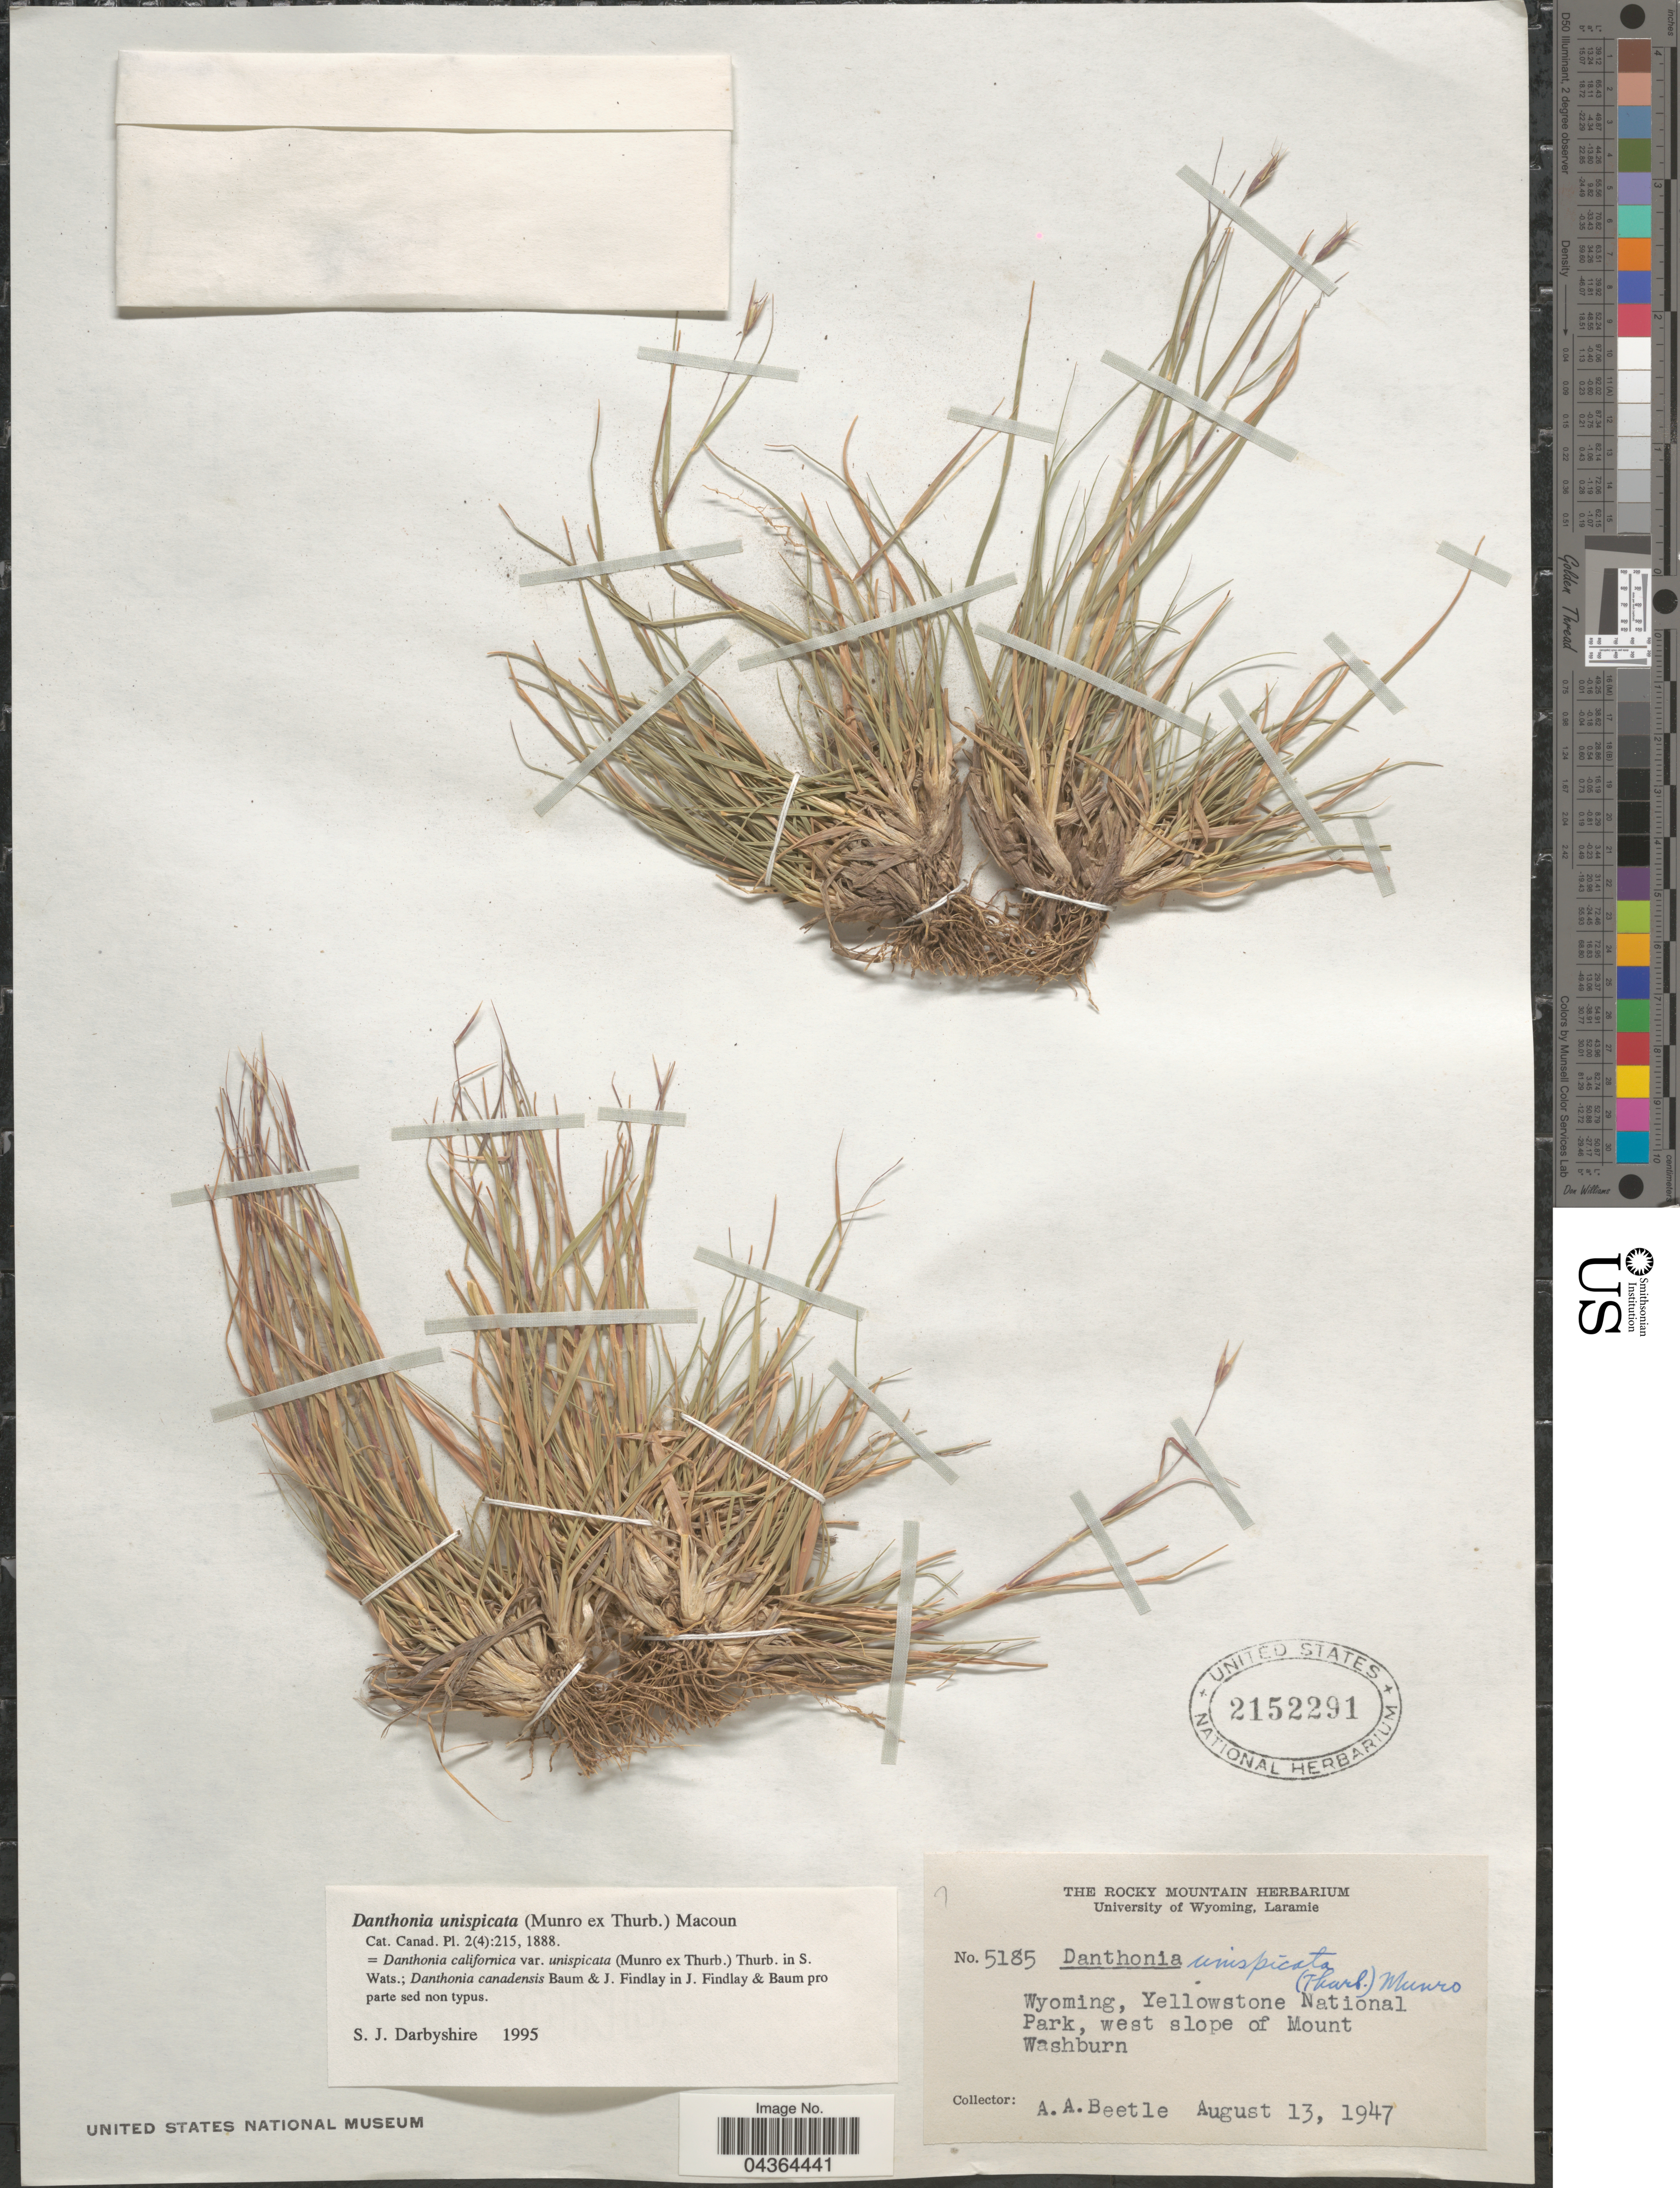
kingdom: Plantae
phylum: Tracheophyta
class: Liliopsida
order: Poales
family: Poaceae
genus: Danthonia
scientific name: Danthonia unispicata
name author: (Thurb.) Munro ex Macoun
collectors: A. A. Beetle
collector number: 5185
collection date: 1947-08-13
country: United States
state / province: Wyoming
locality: Yellowstone National Park, west slope of Mount Washburn.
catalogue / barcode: US 2152291